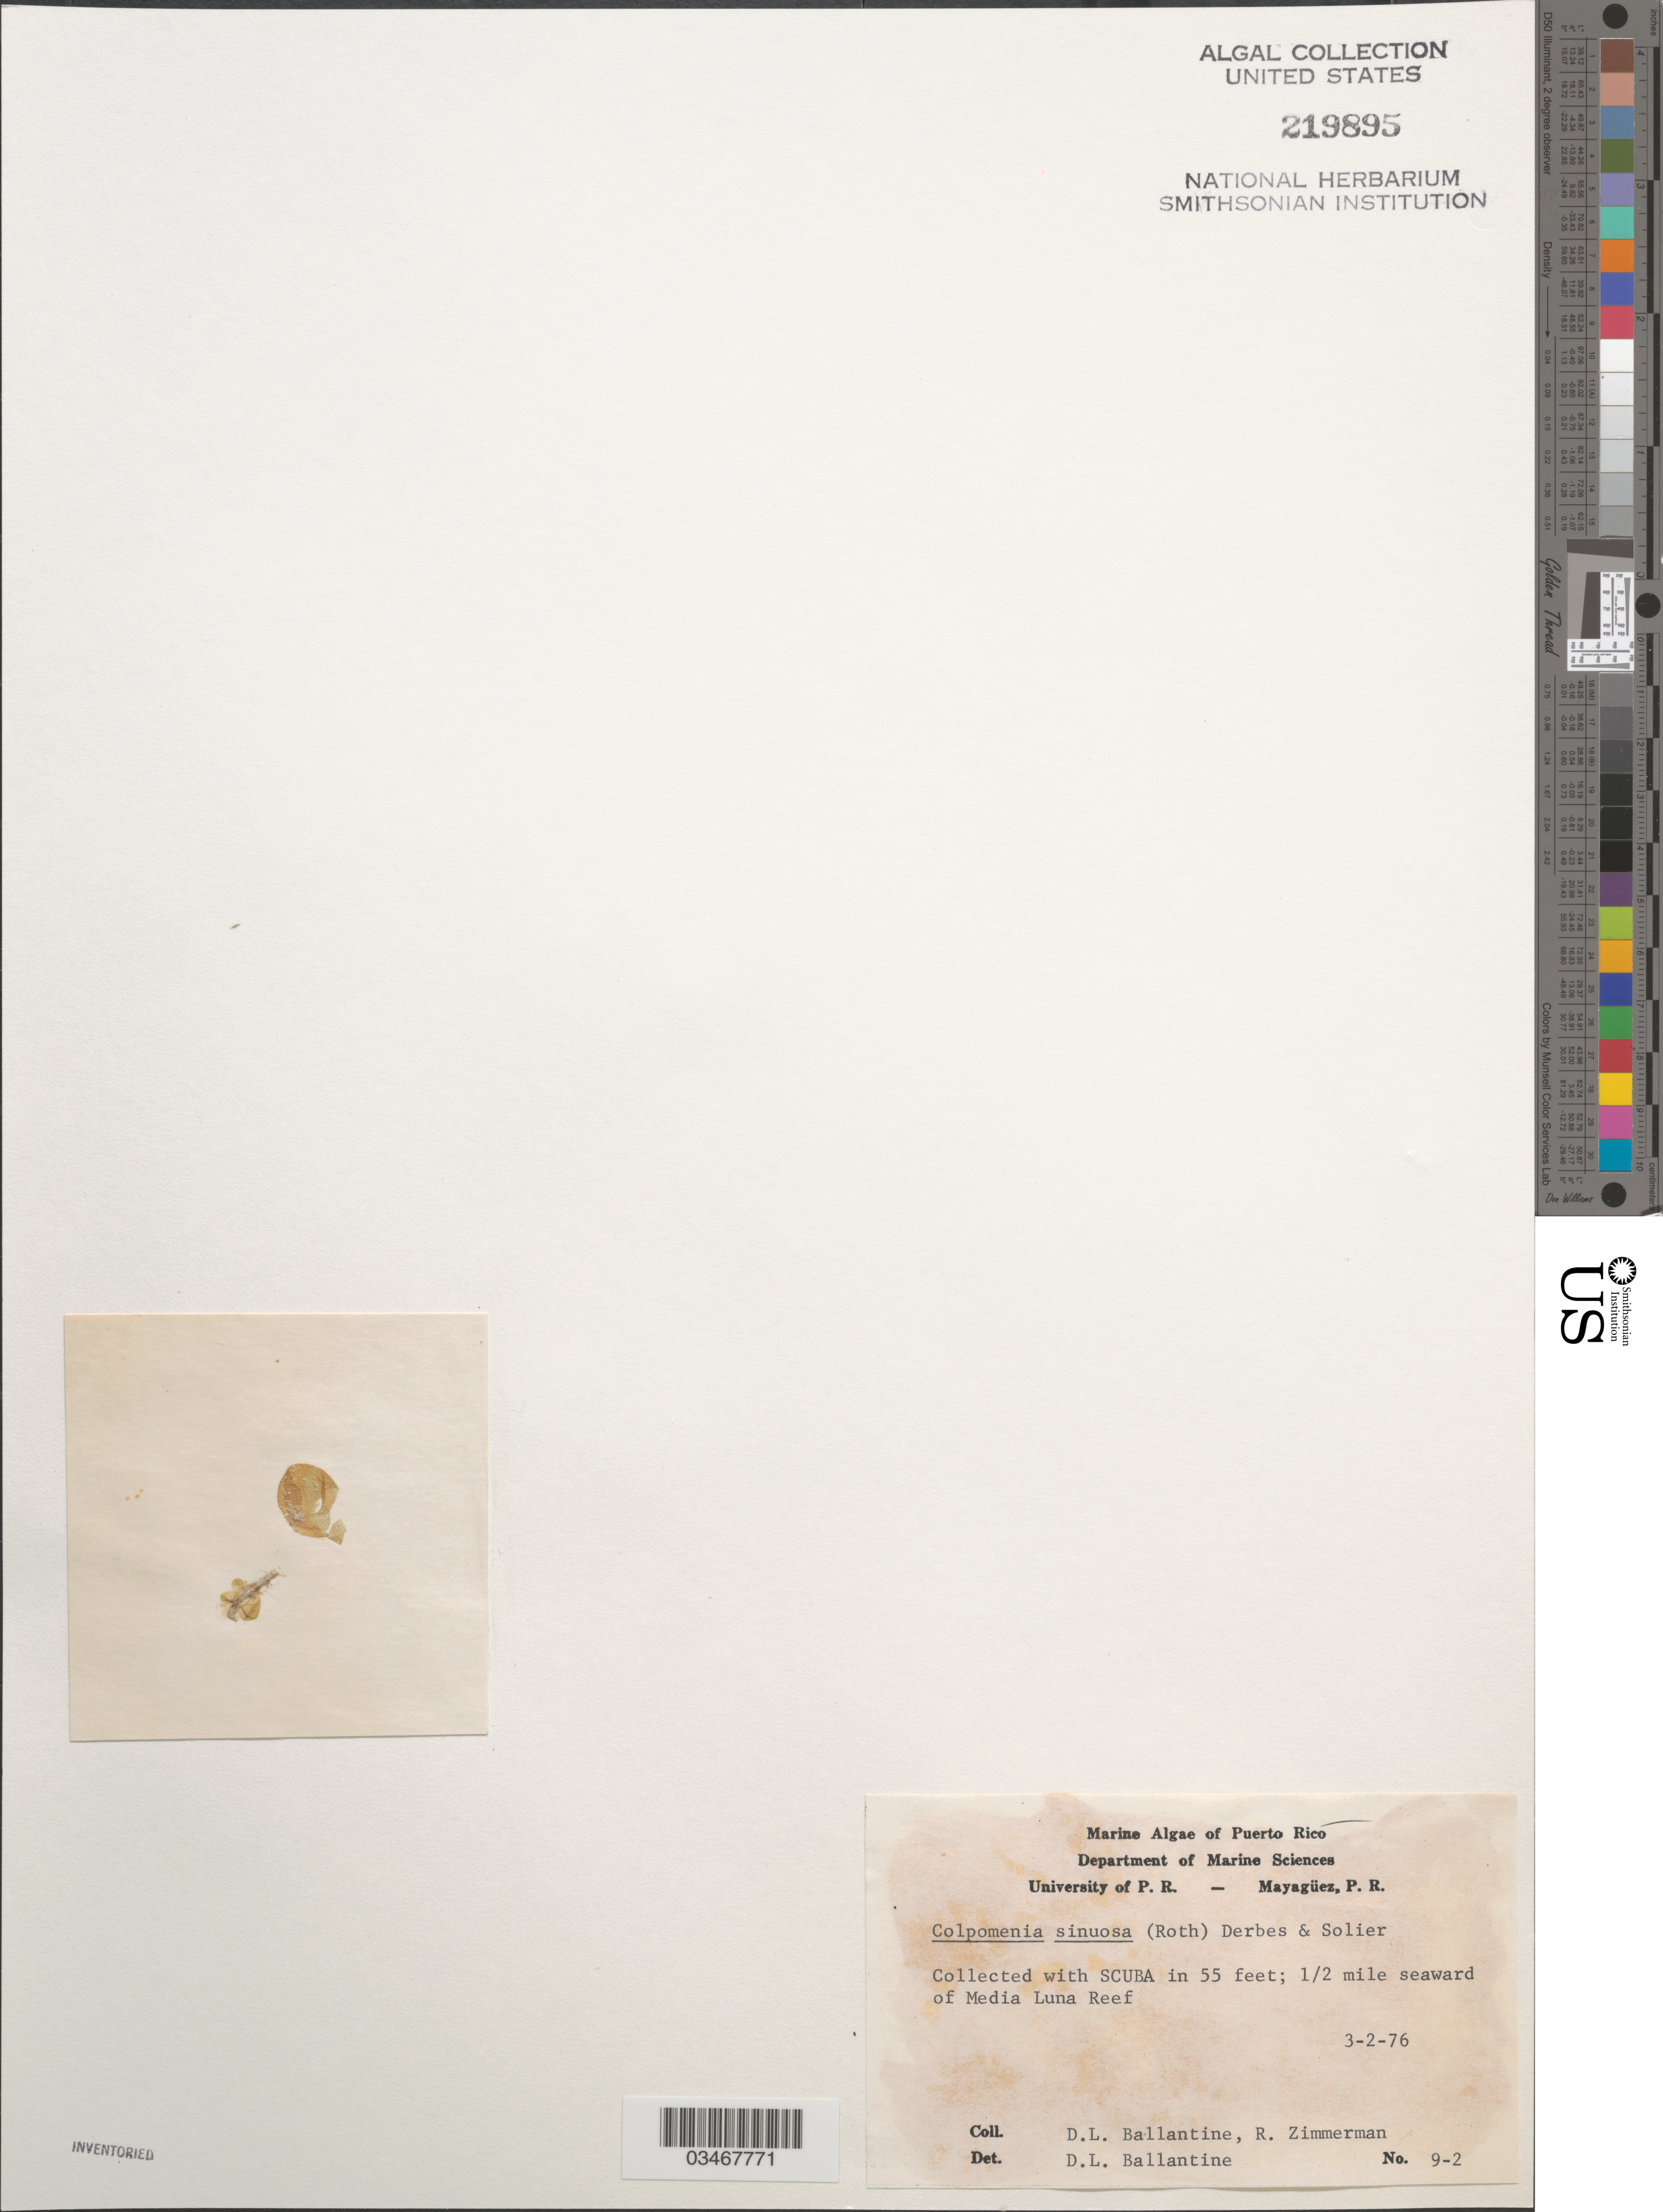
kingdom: Chromista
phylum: Ochrophyta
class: Phaeophyceae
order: Scytosiphonales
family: Scytosiphonaceae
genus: Colpomenia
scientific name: Colpomenia sinuosa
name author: (K. Mert. ex Roth) Derbes & Solier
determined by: Ballantine, D. L.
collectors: D.L. Ballantine & R. Zimmerman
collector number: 92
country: Puerto Rico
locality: Half mile seaward of Media Luna Reef.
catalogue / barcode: US 219895